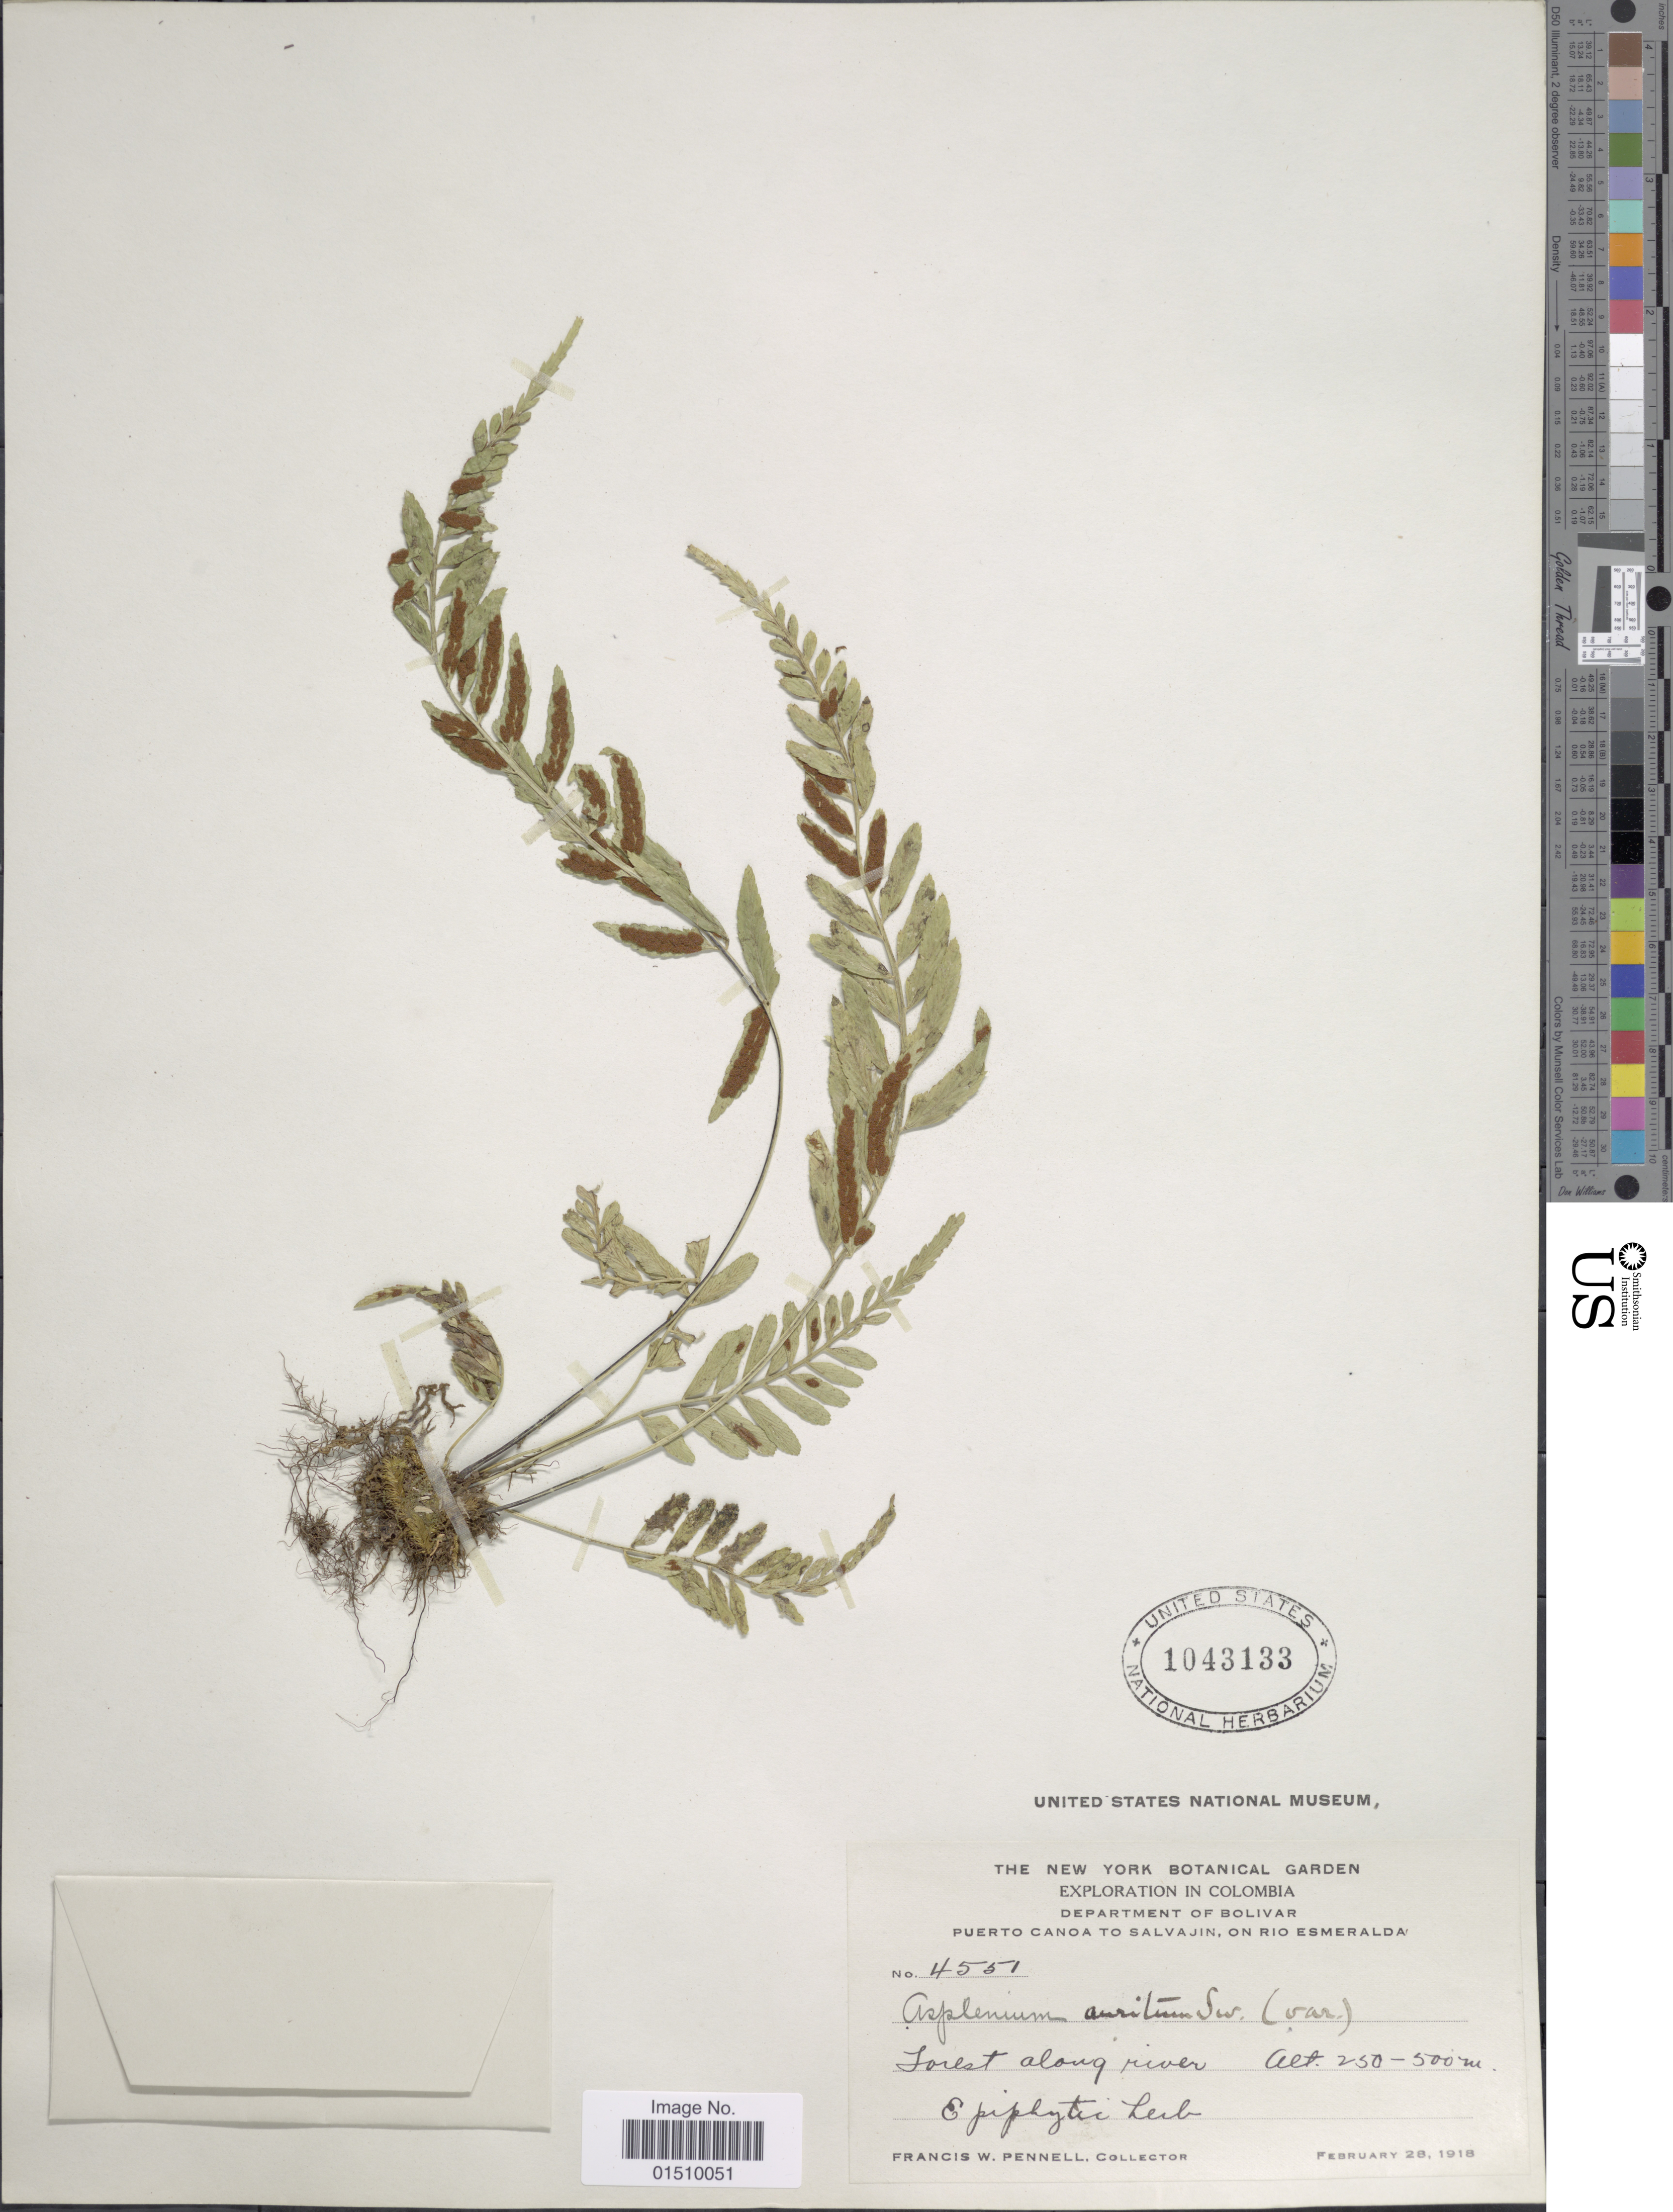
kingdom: Plantae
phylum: Tracheophyta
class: Polypodiopsida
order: Polypodiales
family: Aspleniaceae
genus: Asplenium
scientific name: Asplenium auritum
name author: Sw.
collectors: F. W. Pennell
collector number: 4551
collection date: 1918-02-28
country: Colombia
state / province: Bolívar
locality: Colombia, Department of Bolivar, Puerto Canoa to Salvajin, on Rio Esmeralda.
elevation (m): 250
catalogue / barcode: US 1043133